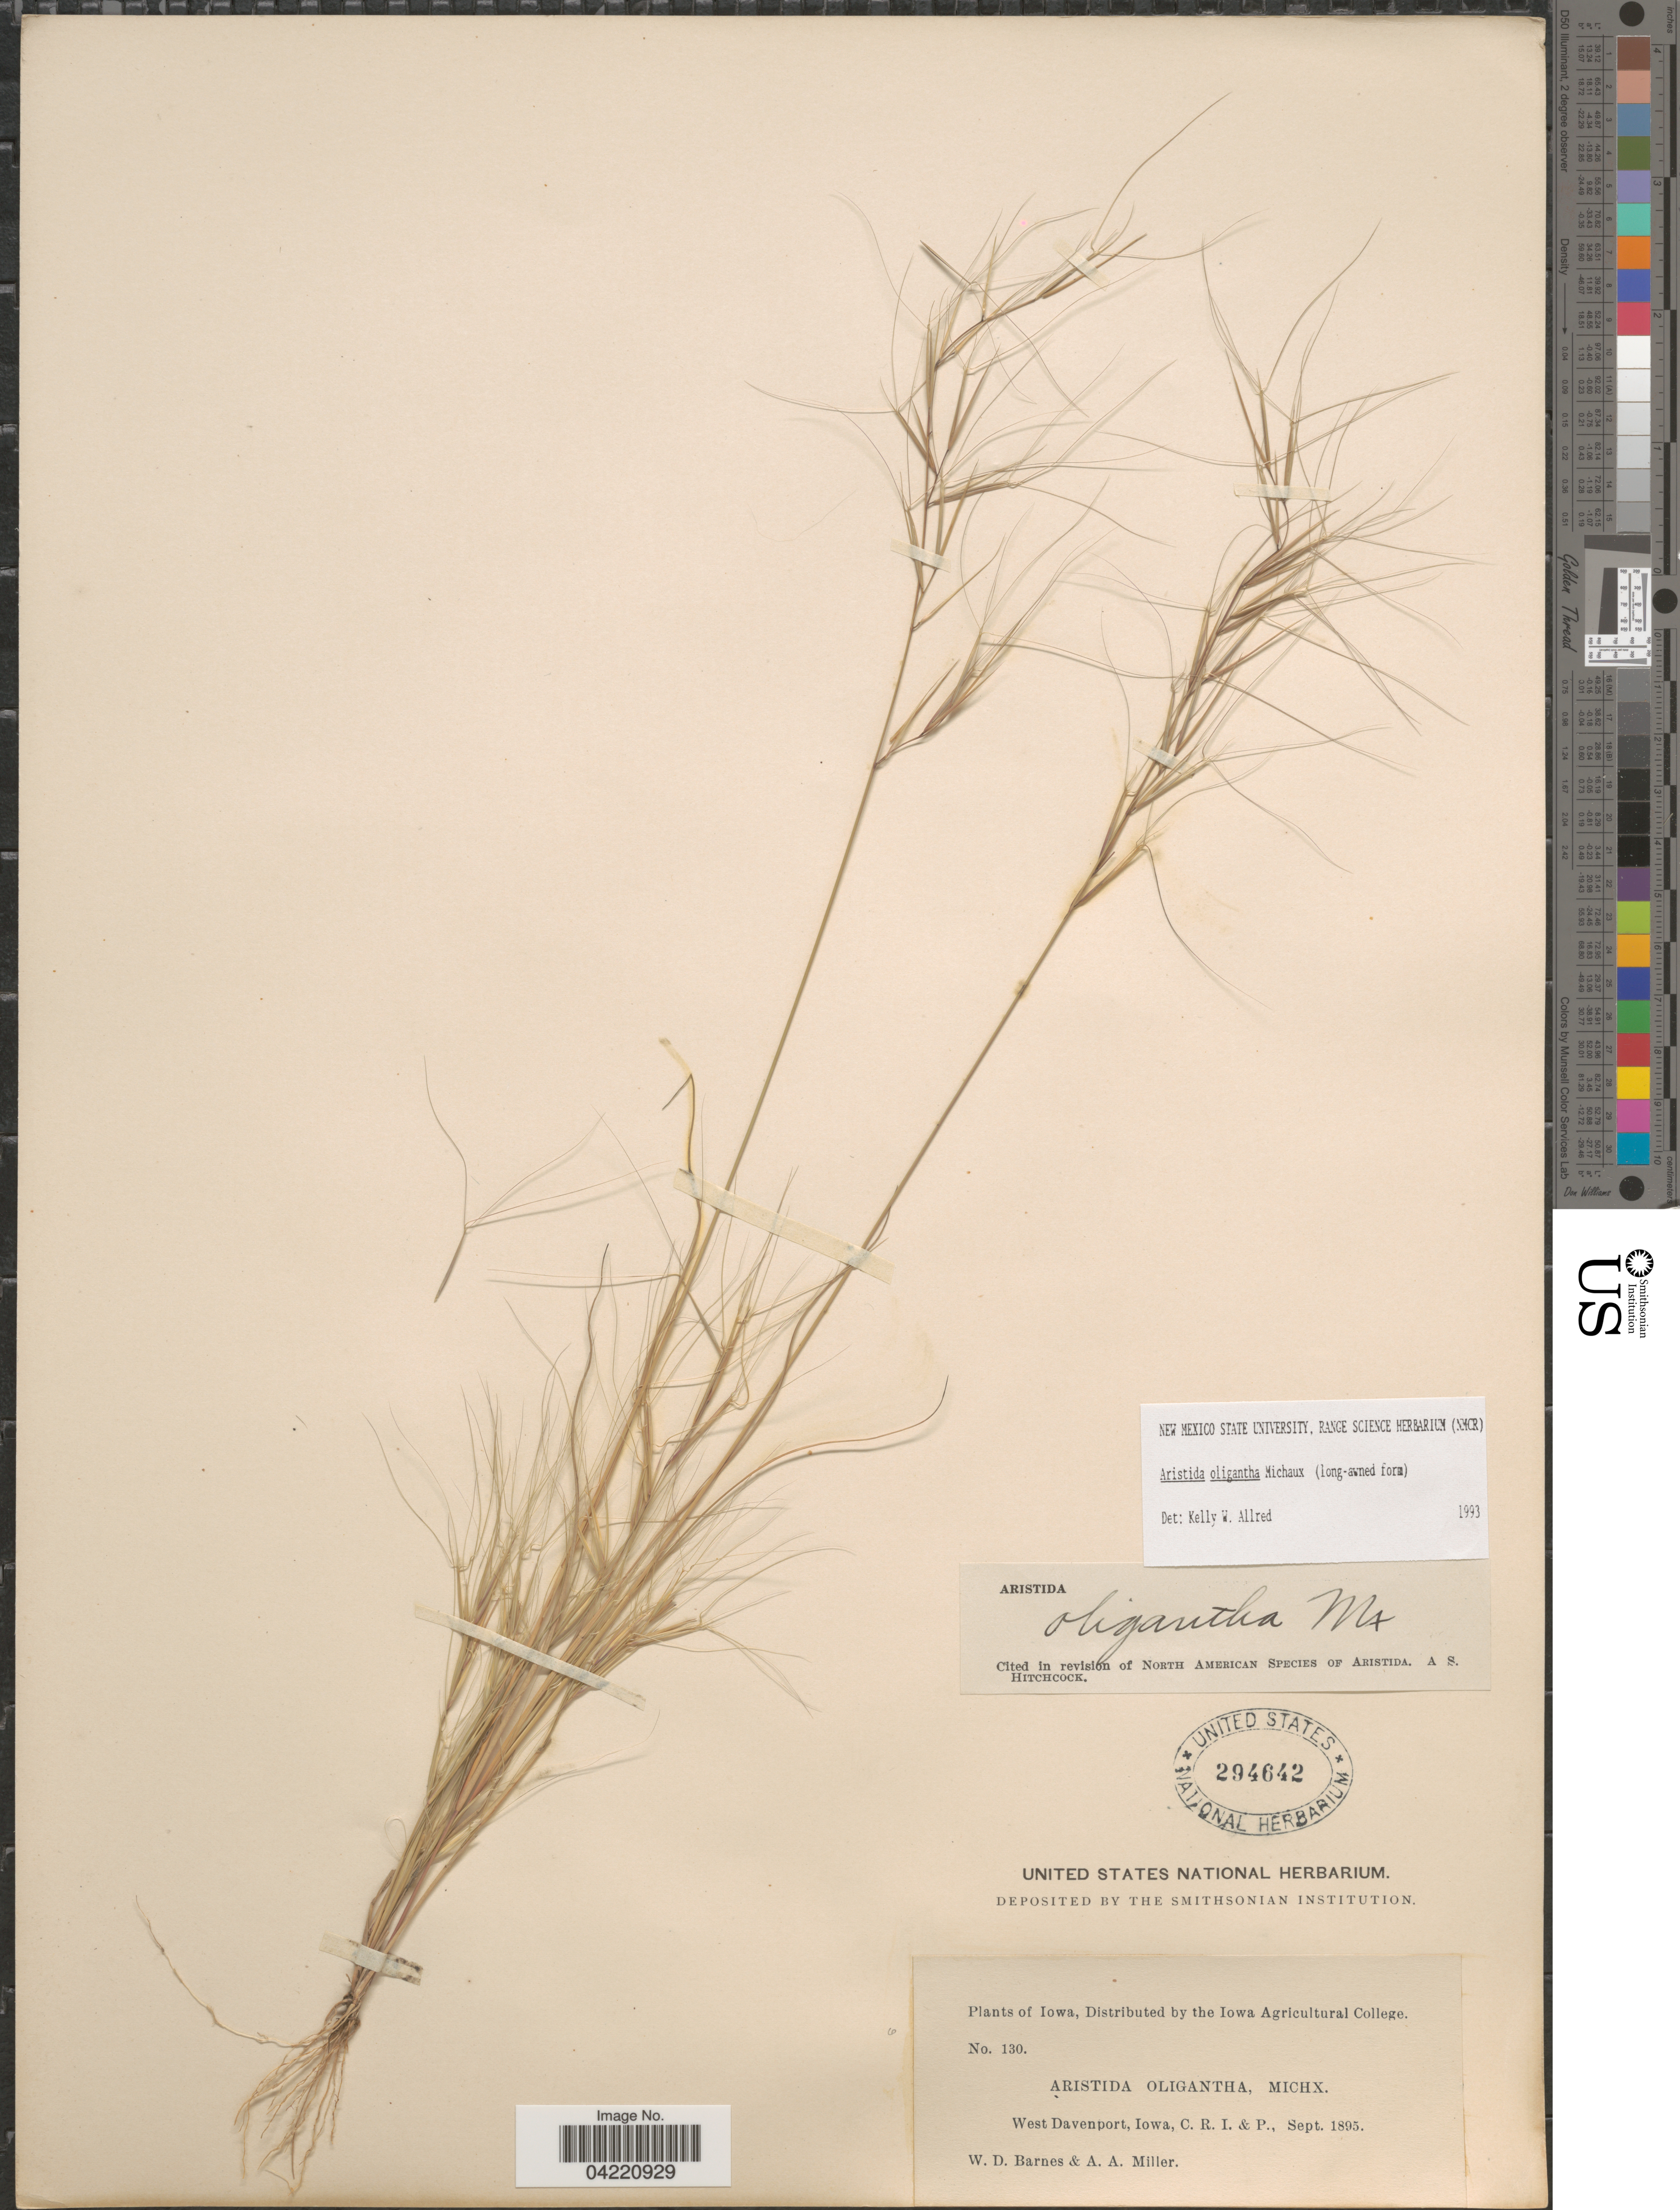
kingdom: Plantae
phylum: Tracheophyta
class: Liliopsida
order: Poales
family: Poaceae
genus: Aristida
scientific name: Aristida oligantha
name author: Michx.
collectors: W. Barnes & A. Miller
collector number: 130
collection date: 1895-09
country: United States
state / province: Iowa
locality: West Davenport, C.R.I. & P.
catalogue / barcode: US 294642